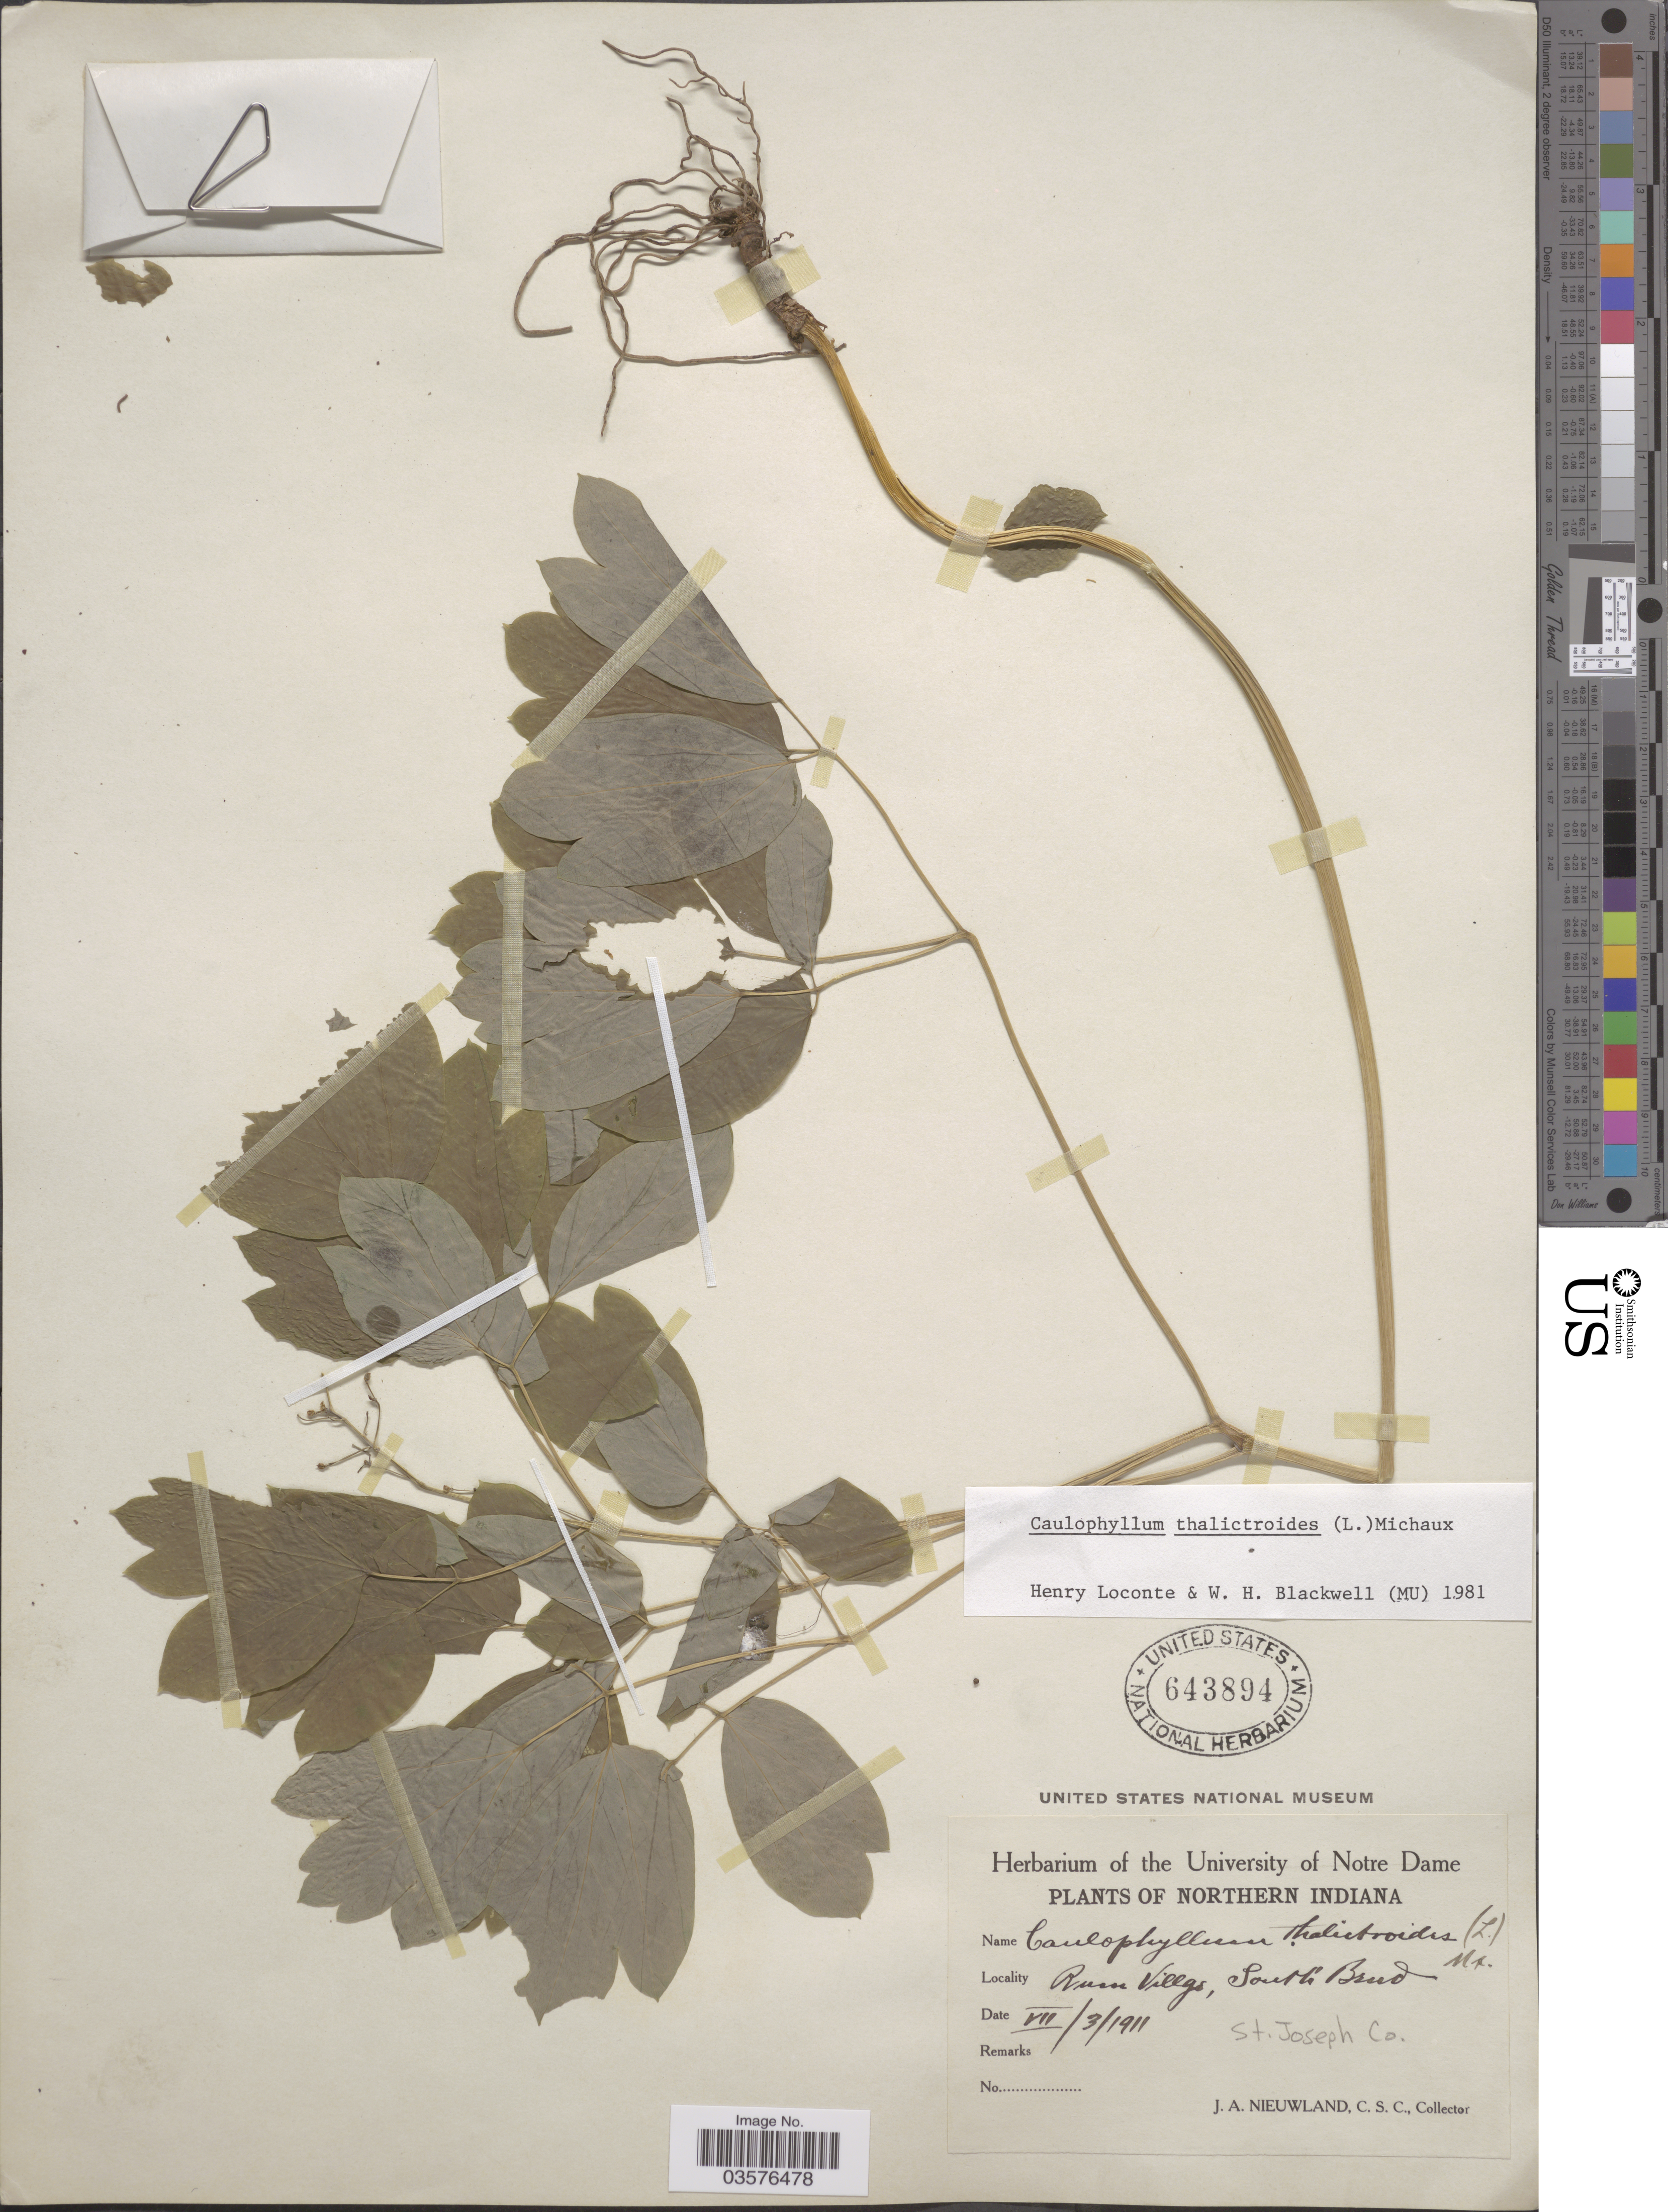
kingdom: Plantae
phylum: Tracheophyta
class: Magnoliopsida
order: Ranunculales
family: Berberidaceae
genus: Caulophyllum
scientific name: Caulophyllum thalictroides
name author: (L.) Michx.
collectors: J. A. Nieuwland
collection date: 1911-08-03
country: United States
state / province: Indiana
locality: Northern Indiana. Rum Village, South Bend. St. Joseph Co.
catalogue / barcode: US 643894